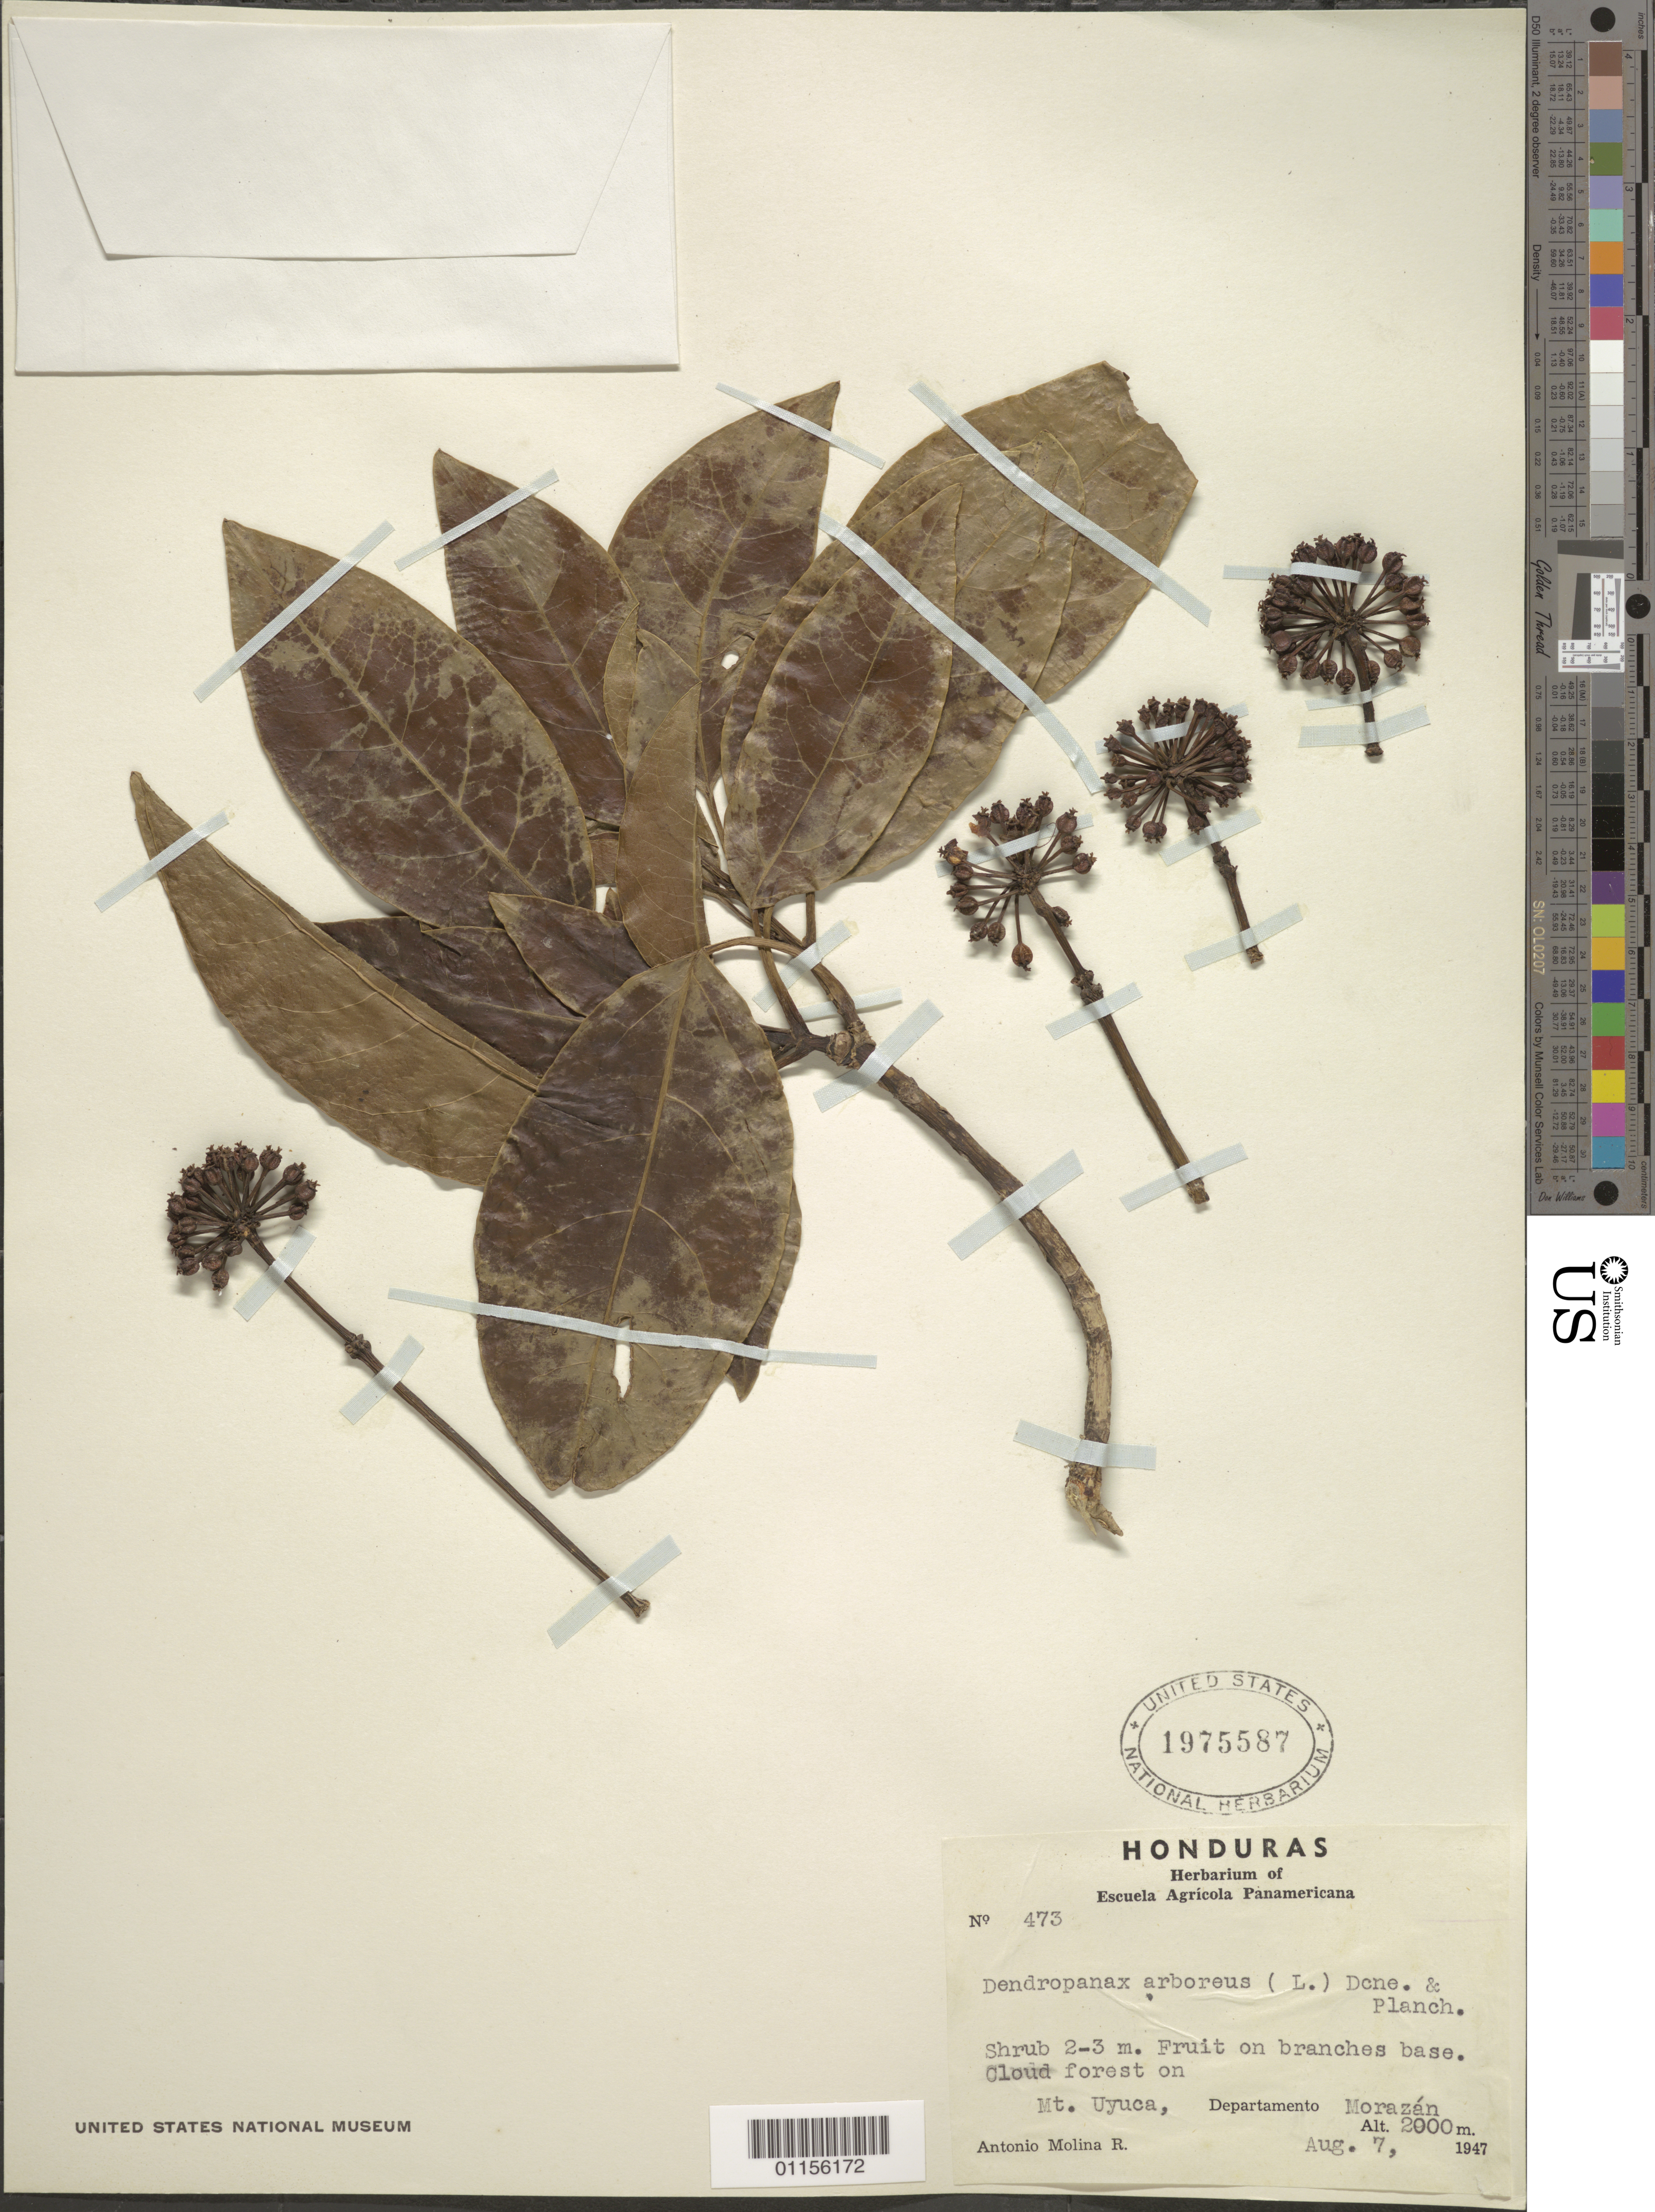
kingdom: Plantae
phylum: Tracheophyta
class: Magnoliopsida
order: Apiales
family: Araliaceae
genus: Dendropanax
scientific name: Dendropanax arboreus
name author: (L.) Decne. & Planch.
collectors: A. Molina R.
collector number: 473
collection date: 1947-08-07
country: Honduras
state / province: Fco. Morazán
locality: Mt Uyuca.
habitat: Shrub. Cloud forest.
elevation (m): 2000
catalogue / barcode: US 1975587